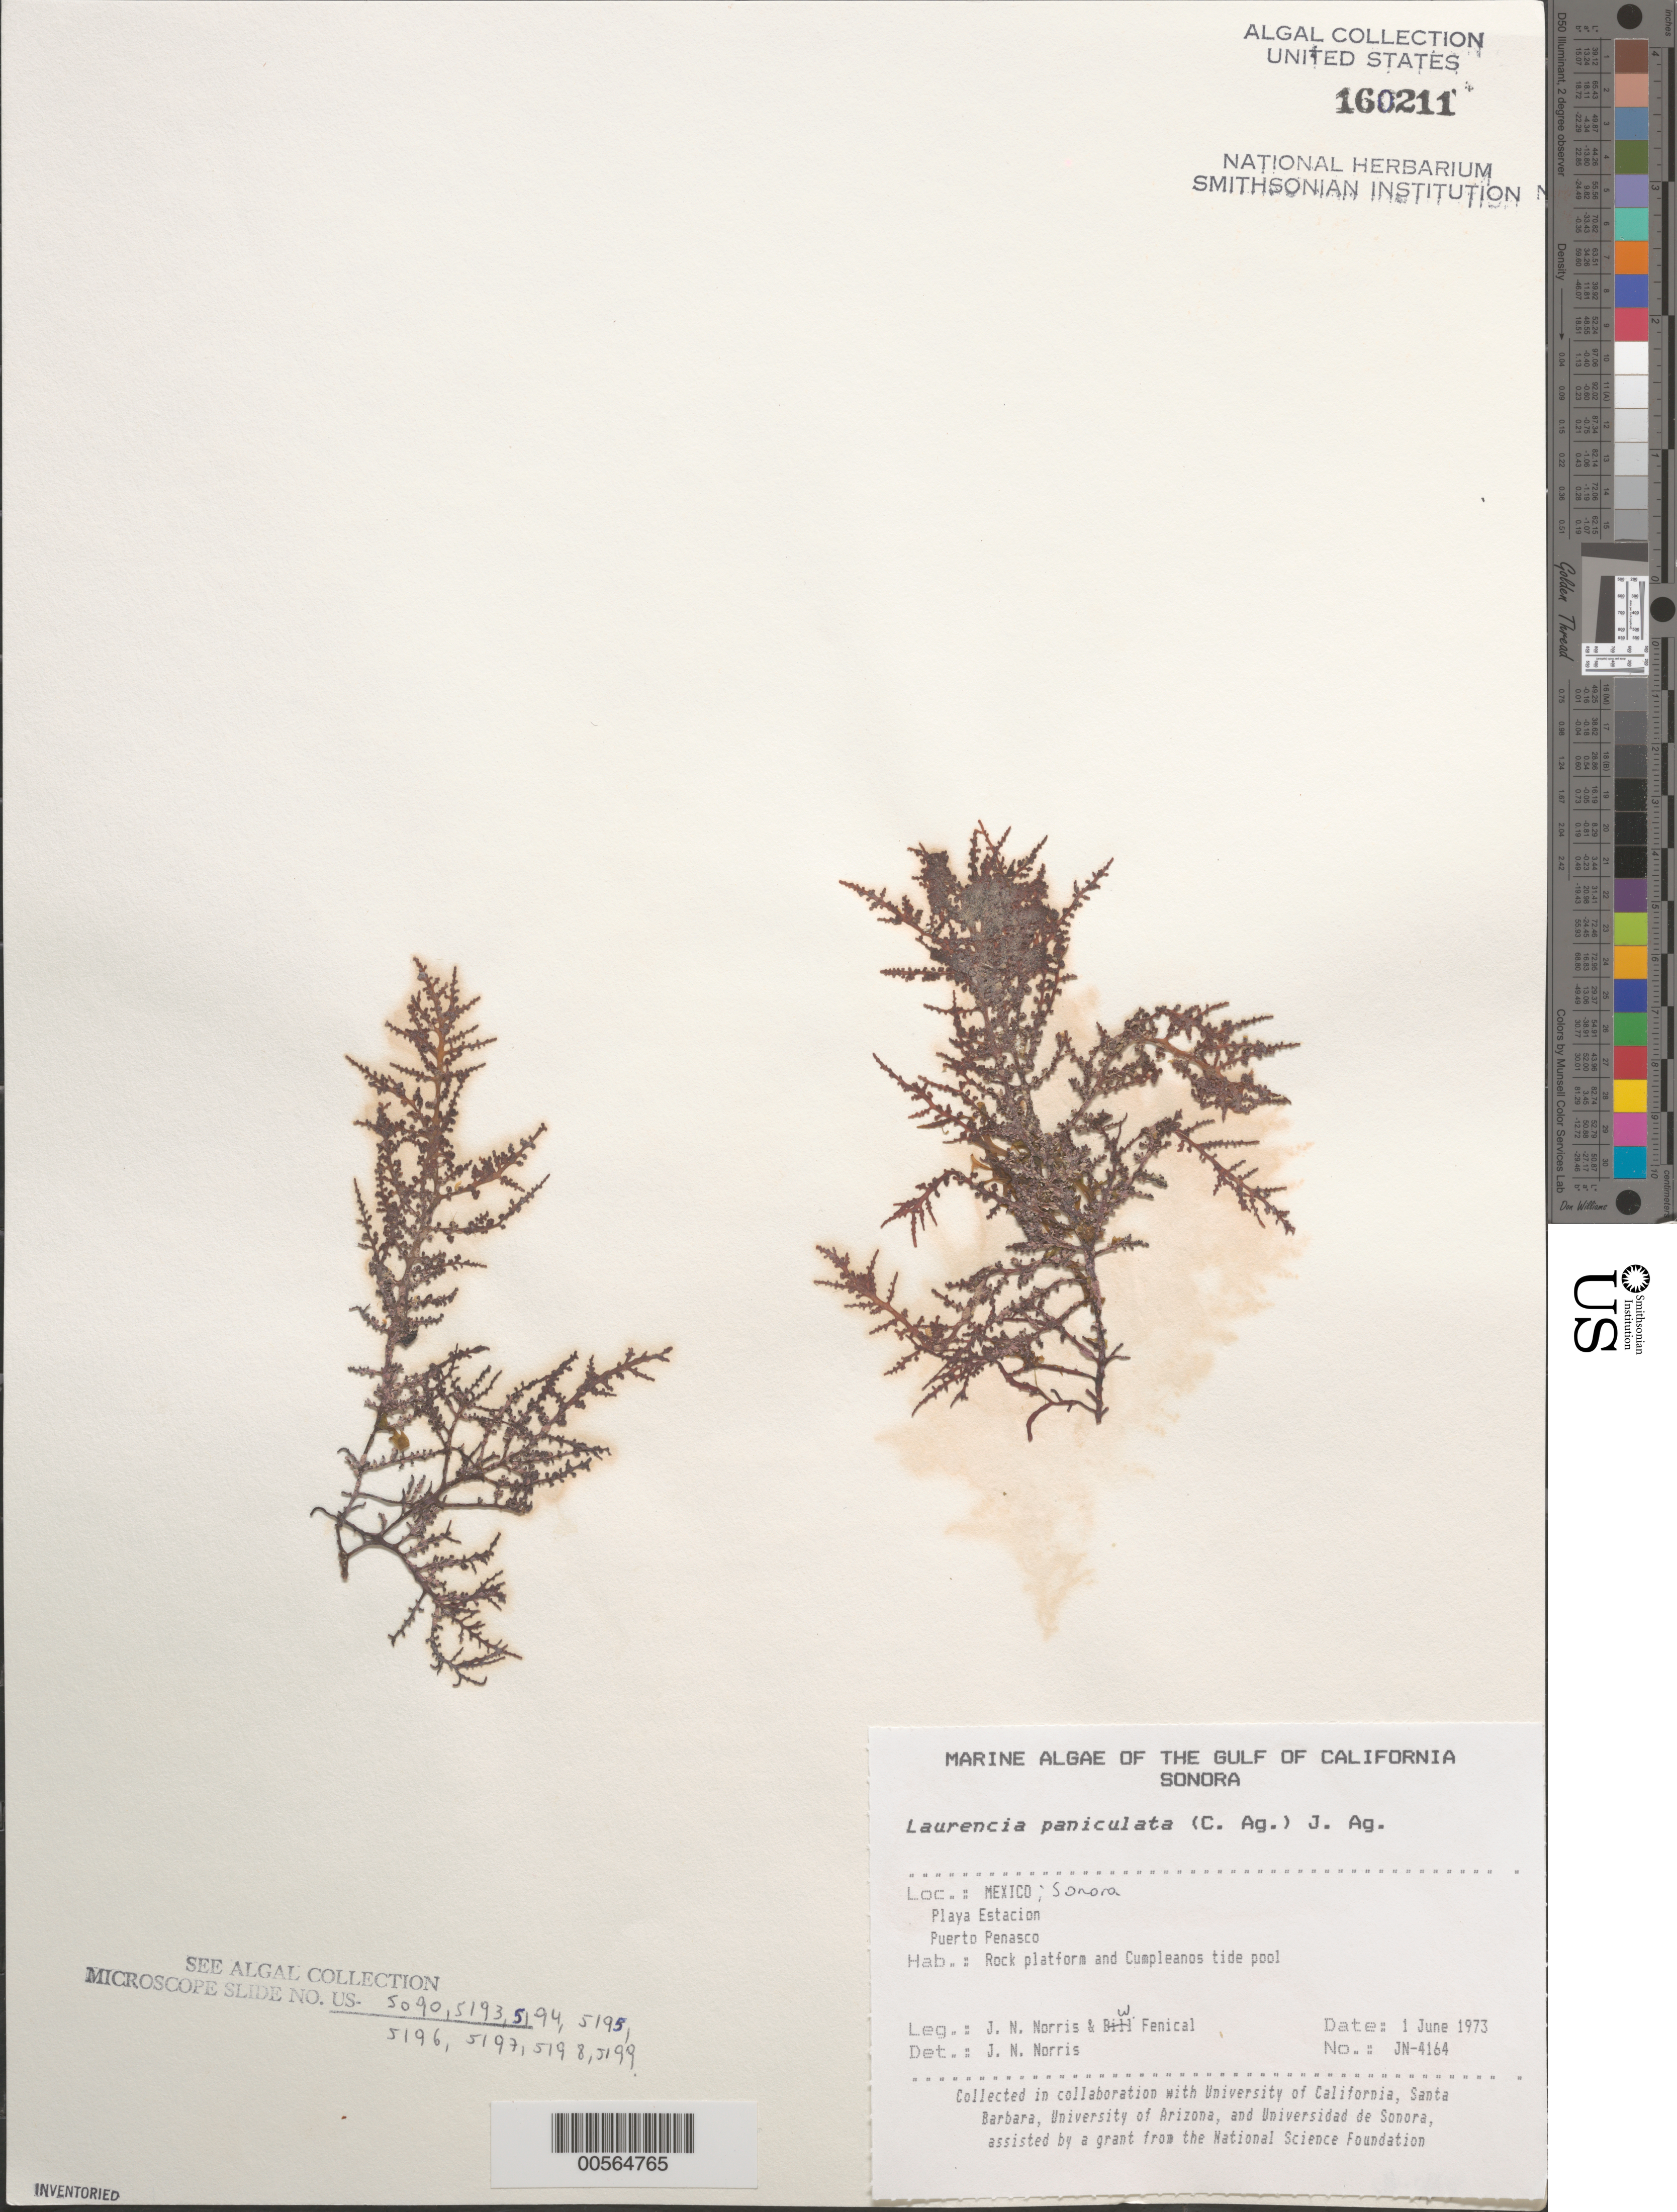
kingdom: Plantae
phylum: Rhodophyta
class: Florideophyceae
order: Ceramiales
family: Rhodomelaceae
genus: Palisada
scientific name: Palisada thuyoides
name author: (Kützing) Cassano et al.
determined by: Algae name updating Project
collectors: J. N. Norris & W. Fenical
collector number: JN-4164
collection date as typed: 01 Jun 1973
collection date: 1973-06-01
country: Mexico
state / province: Sonora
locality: Playa Estacion, Puerto Penasco, Cumpleanos Tide Pool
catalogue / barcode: US 160211